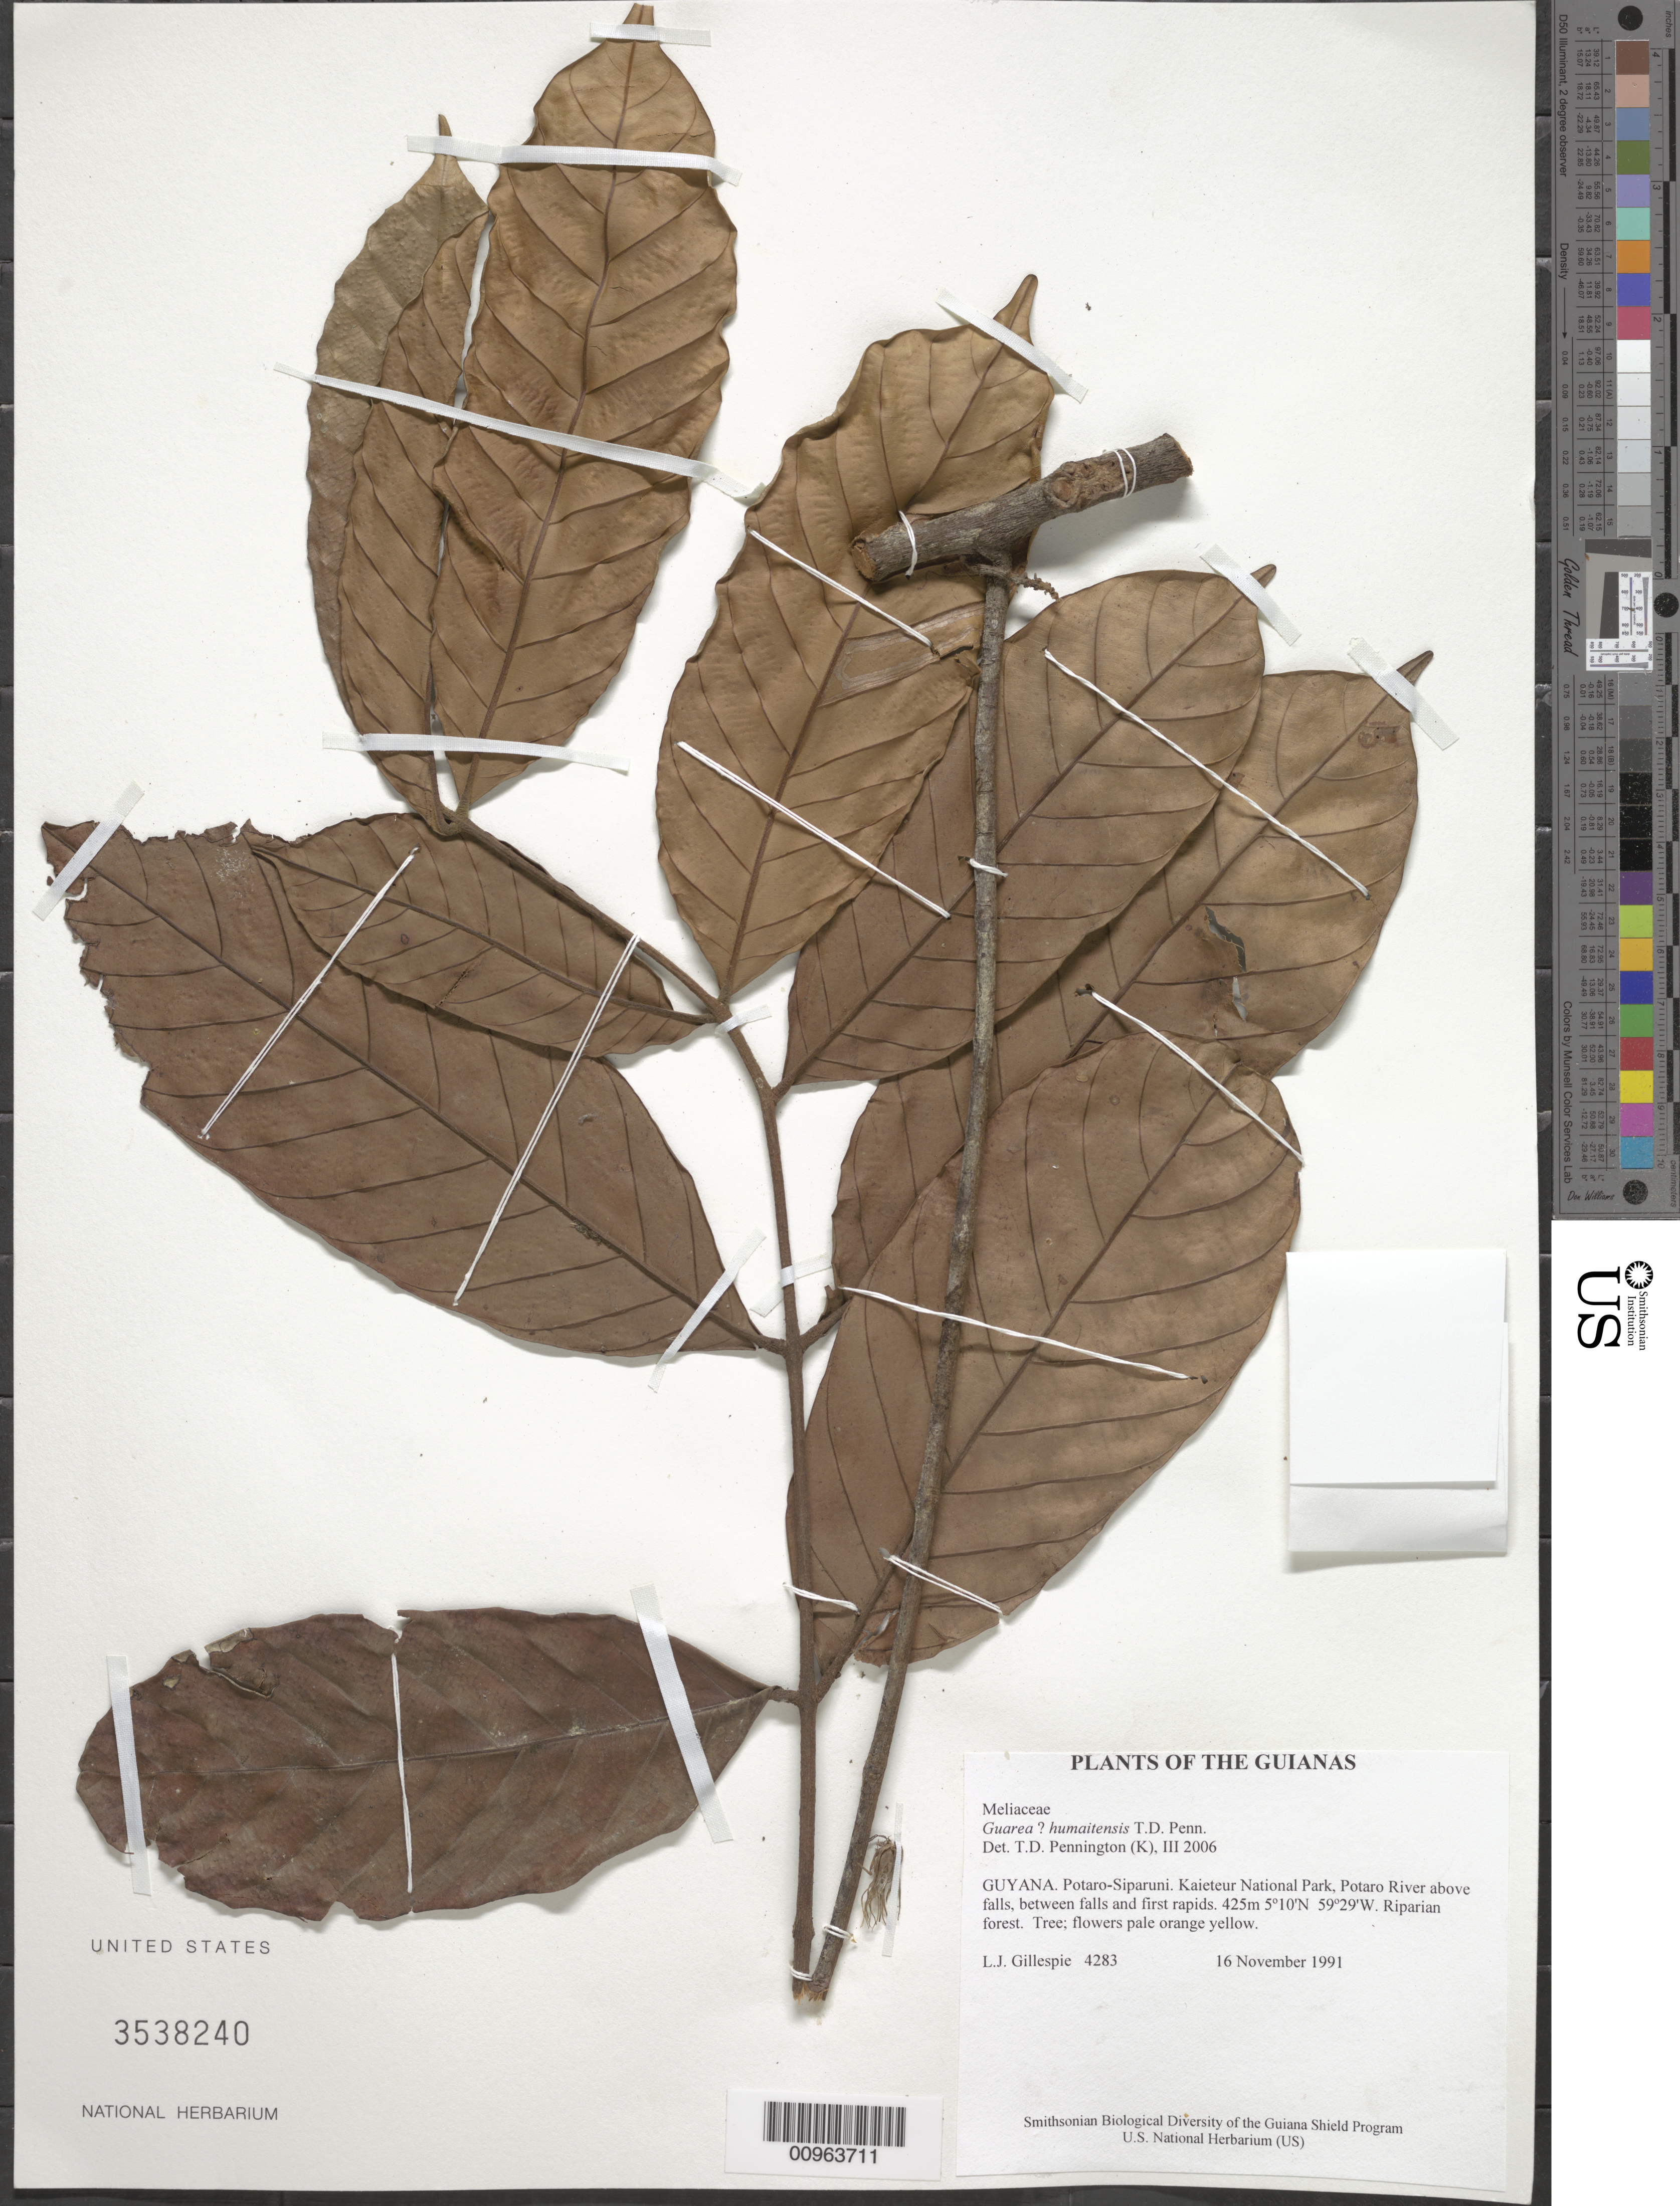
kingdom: Plantae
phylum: Tracheophyta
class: Magnoliopsida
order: Sapindales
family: Meliaceae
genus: Guarea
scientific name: Guarea humaitensis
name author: T.D. Penn.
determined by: Pennington, T. D., (K)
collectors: L. J. Gillespie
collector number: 4283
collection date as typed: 16 November 1991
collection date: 1991-11-16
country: Guyana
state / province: Potaro-Siparuni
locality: Kaieteur National Park, Potaro River above falls, between falls and first rapids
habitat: Riparian forest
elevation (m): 425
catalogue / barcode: US 3538240